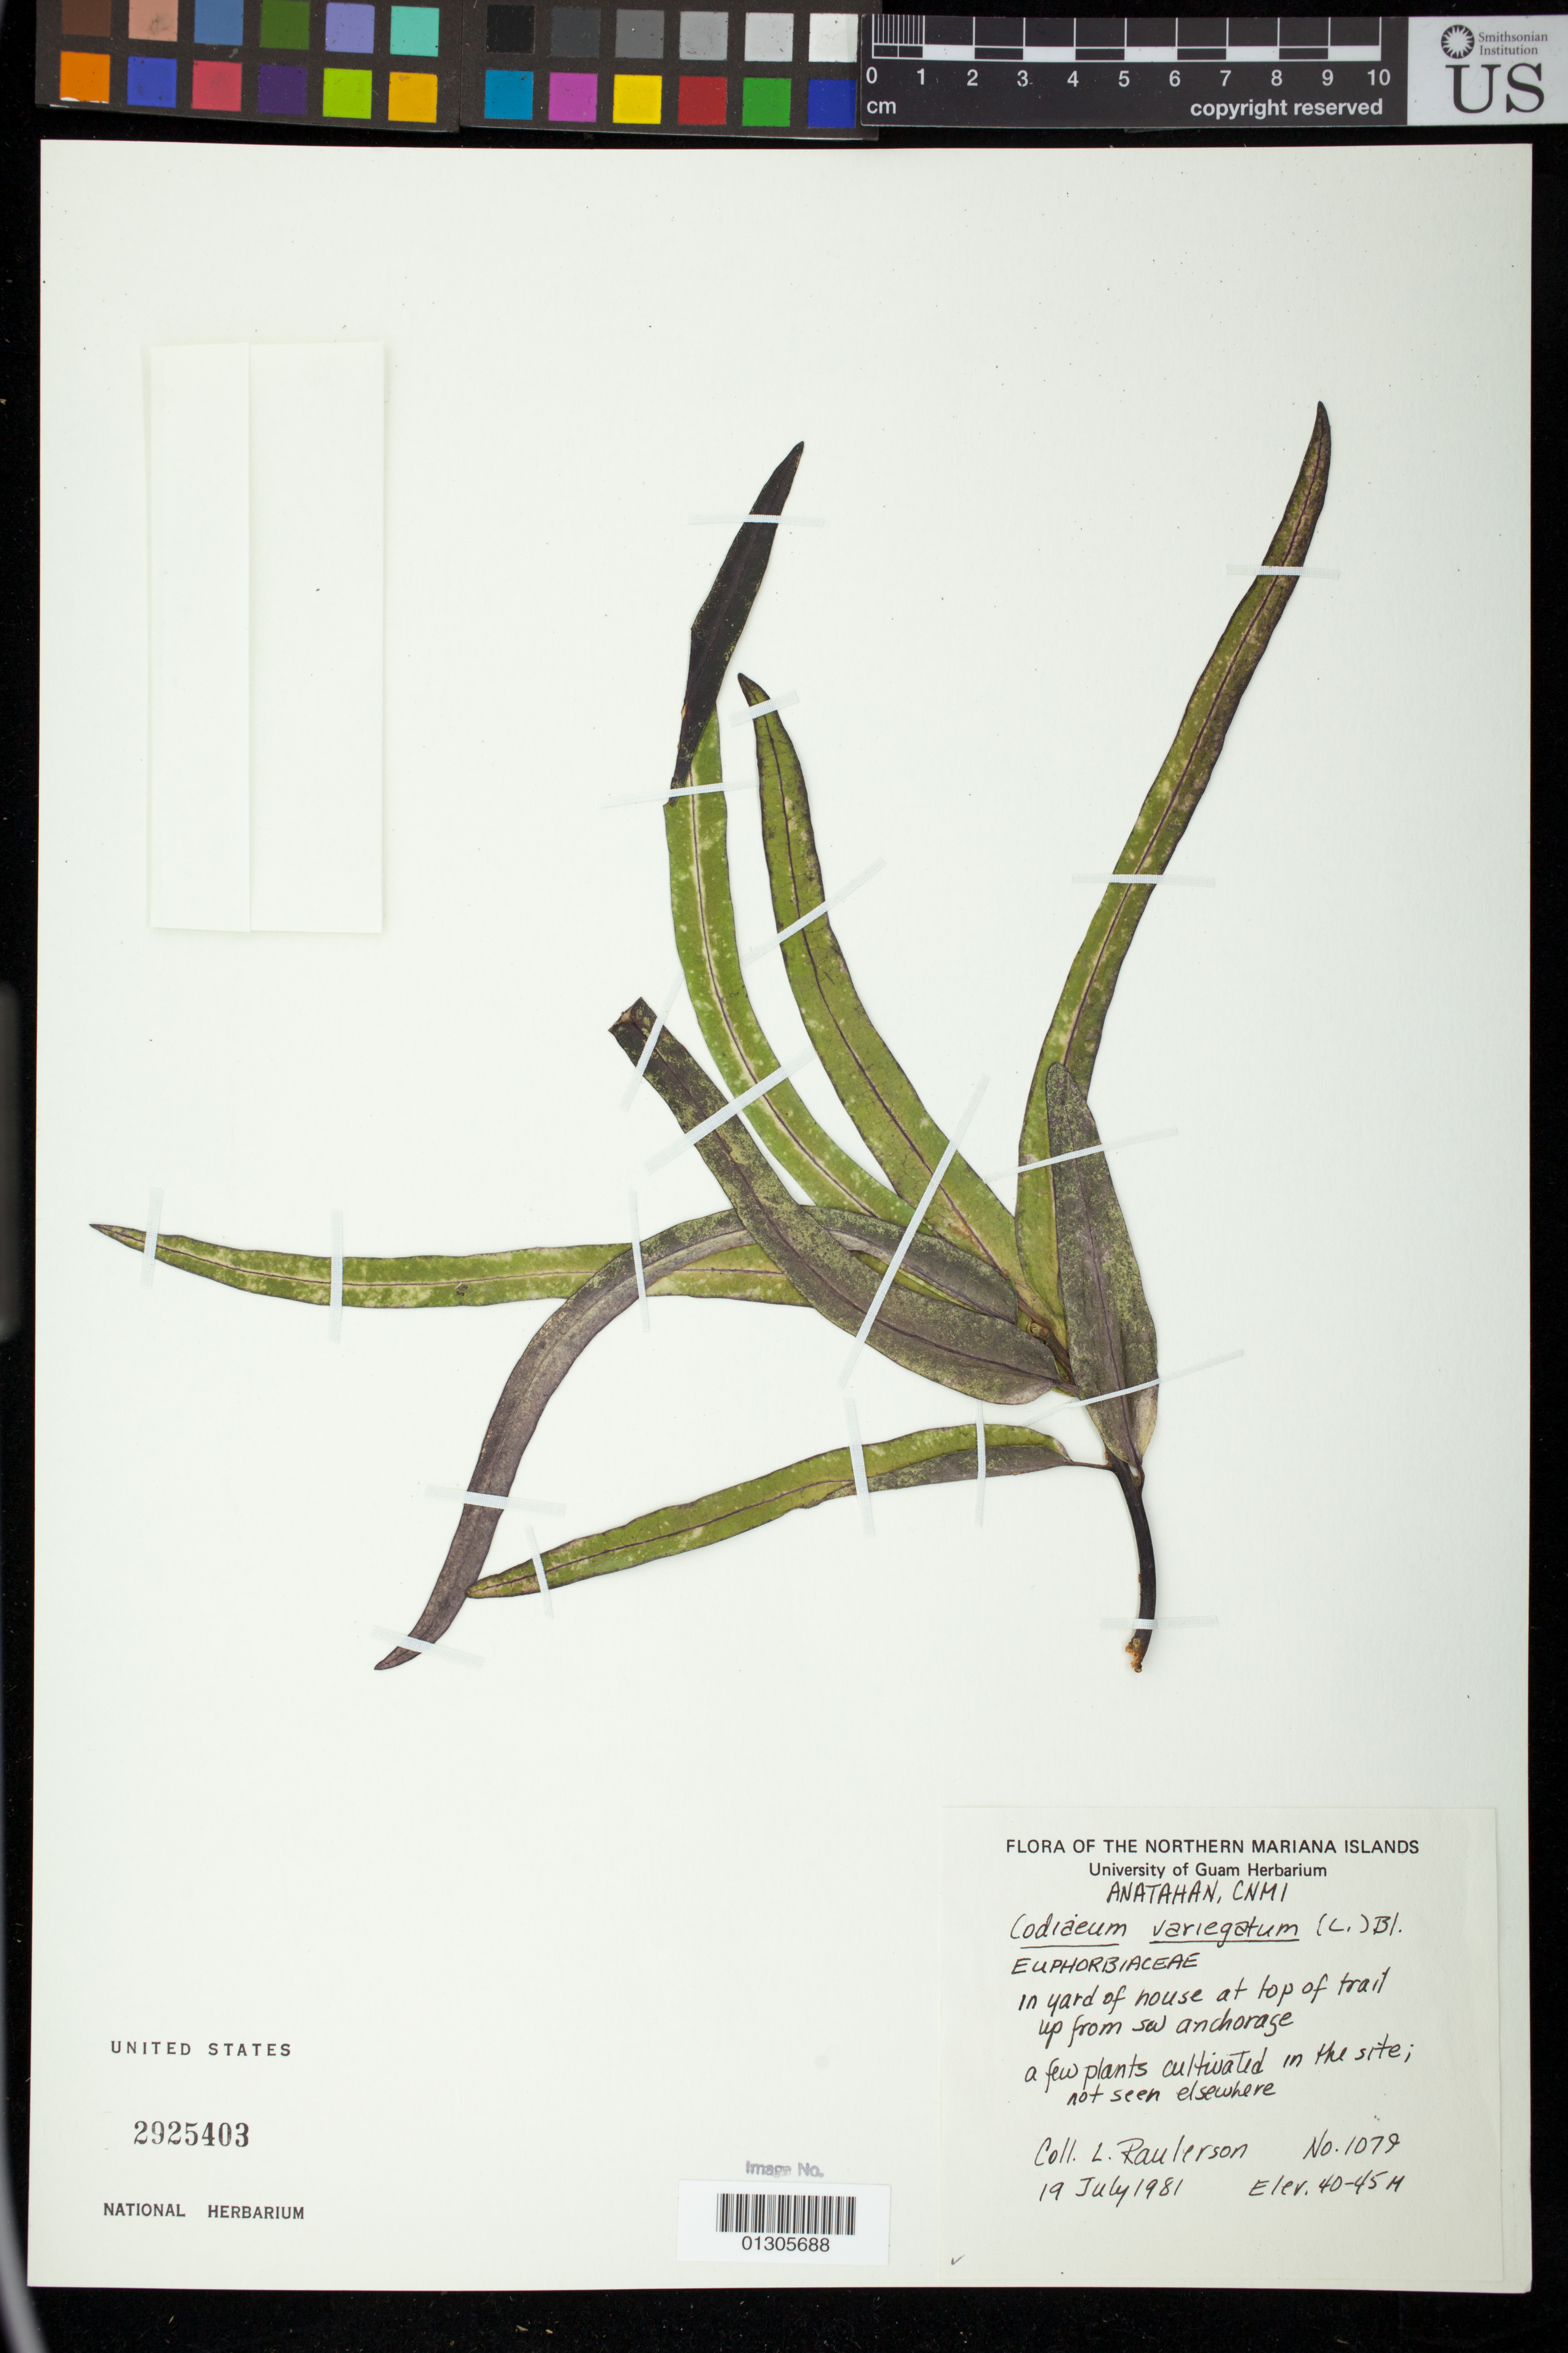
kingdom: Plantae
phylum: Tracheophyta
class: Magnoliopsida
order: Malpighiales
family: Euphorbiaceae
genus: Codiaeum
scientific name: Codiaeum variegatum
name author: (L.) Rumph. ex A. Juss.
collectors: L. Raulerson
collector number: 1079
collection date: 1981-07-19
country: Northern Mariana Islands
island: Anatahan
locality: Anatahan, in yard of house at top of trail up from sw anchorage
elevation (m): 40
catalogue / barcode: US 2925403